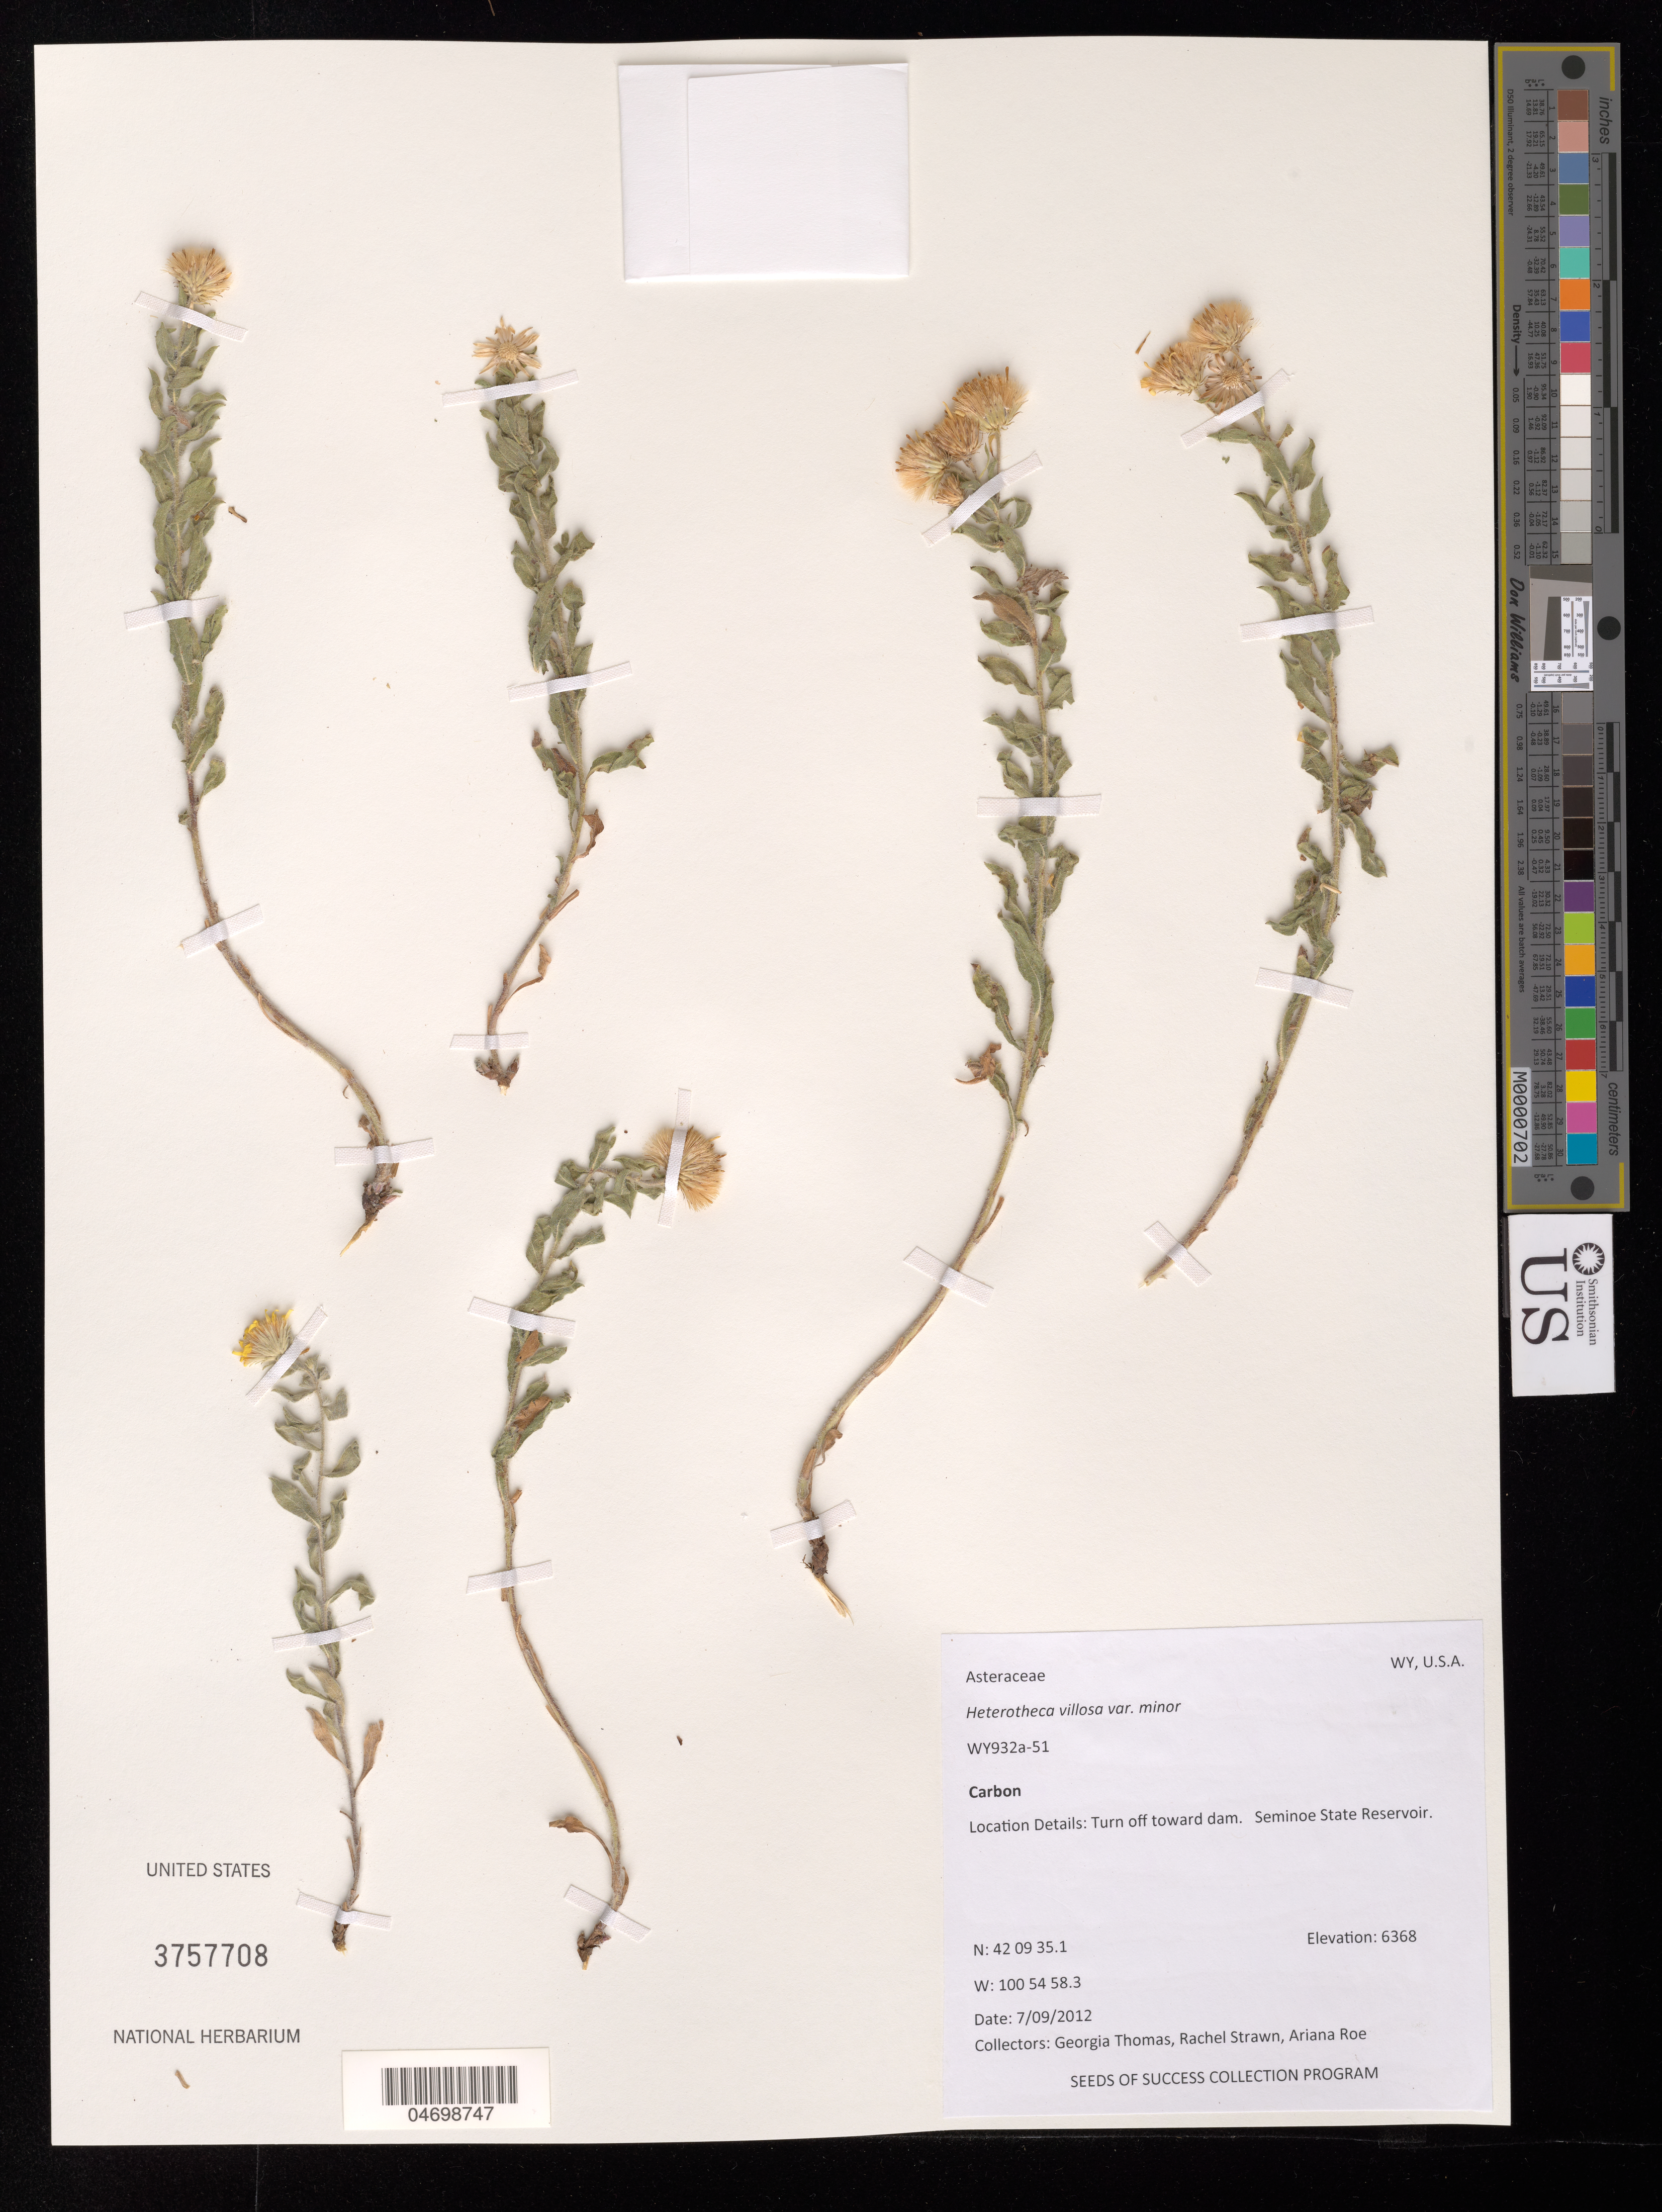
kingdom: Plantae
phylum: Tracheophyta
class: Magnoliopsida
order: Asterales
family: Asteraceae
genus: Heterotheca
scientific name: Heterotheca villosa var. minor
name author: (Hook.) Semple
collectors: G. Thomas, R. Strawn & A. Roe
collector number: WY932A-51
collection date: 2012-07-09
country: United States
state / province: Wyoming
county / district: Carbon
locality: Turn off toward dam. Seminoe State Reservoir.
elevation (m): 1941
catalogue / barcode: US 3757708